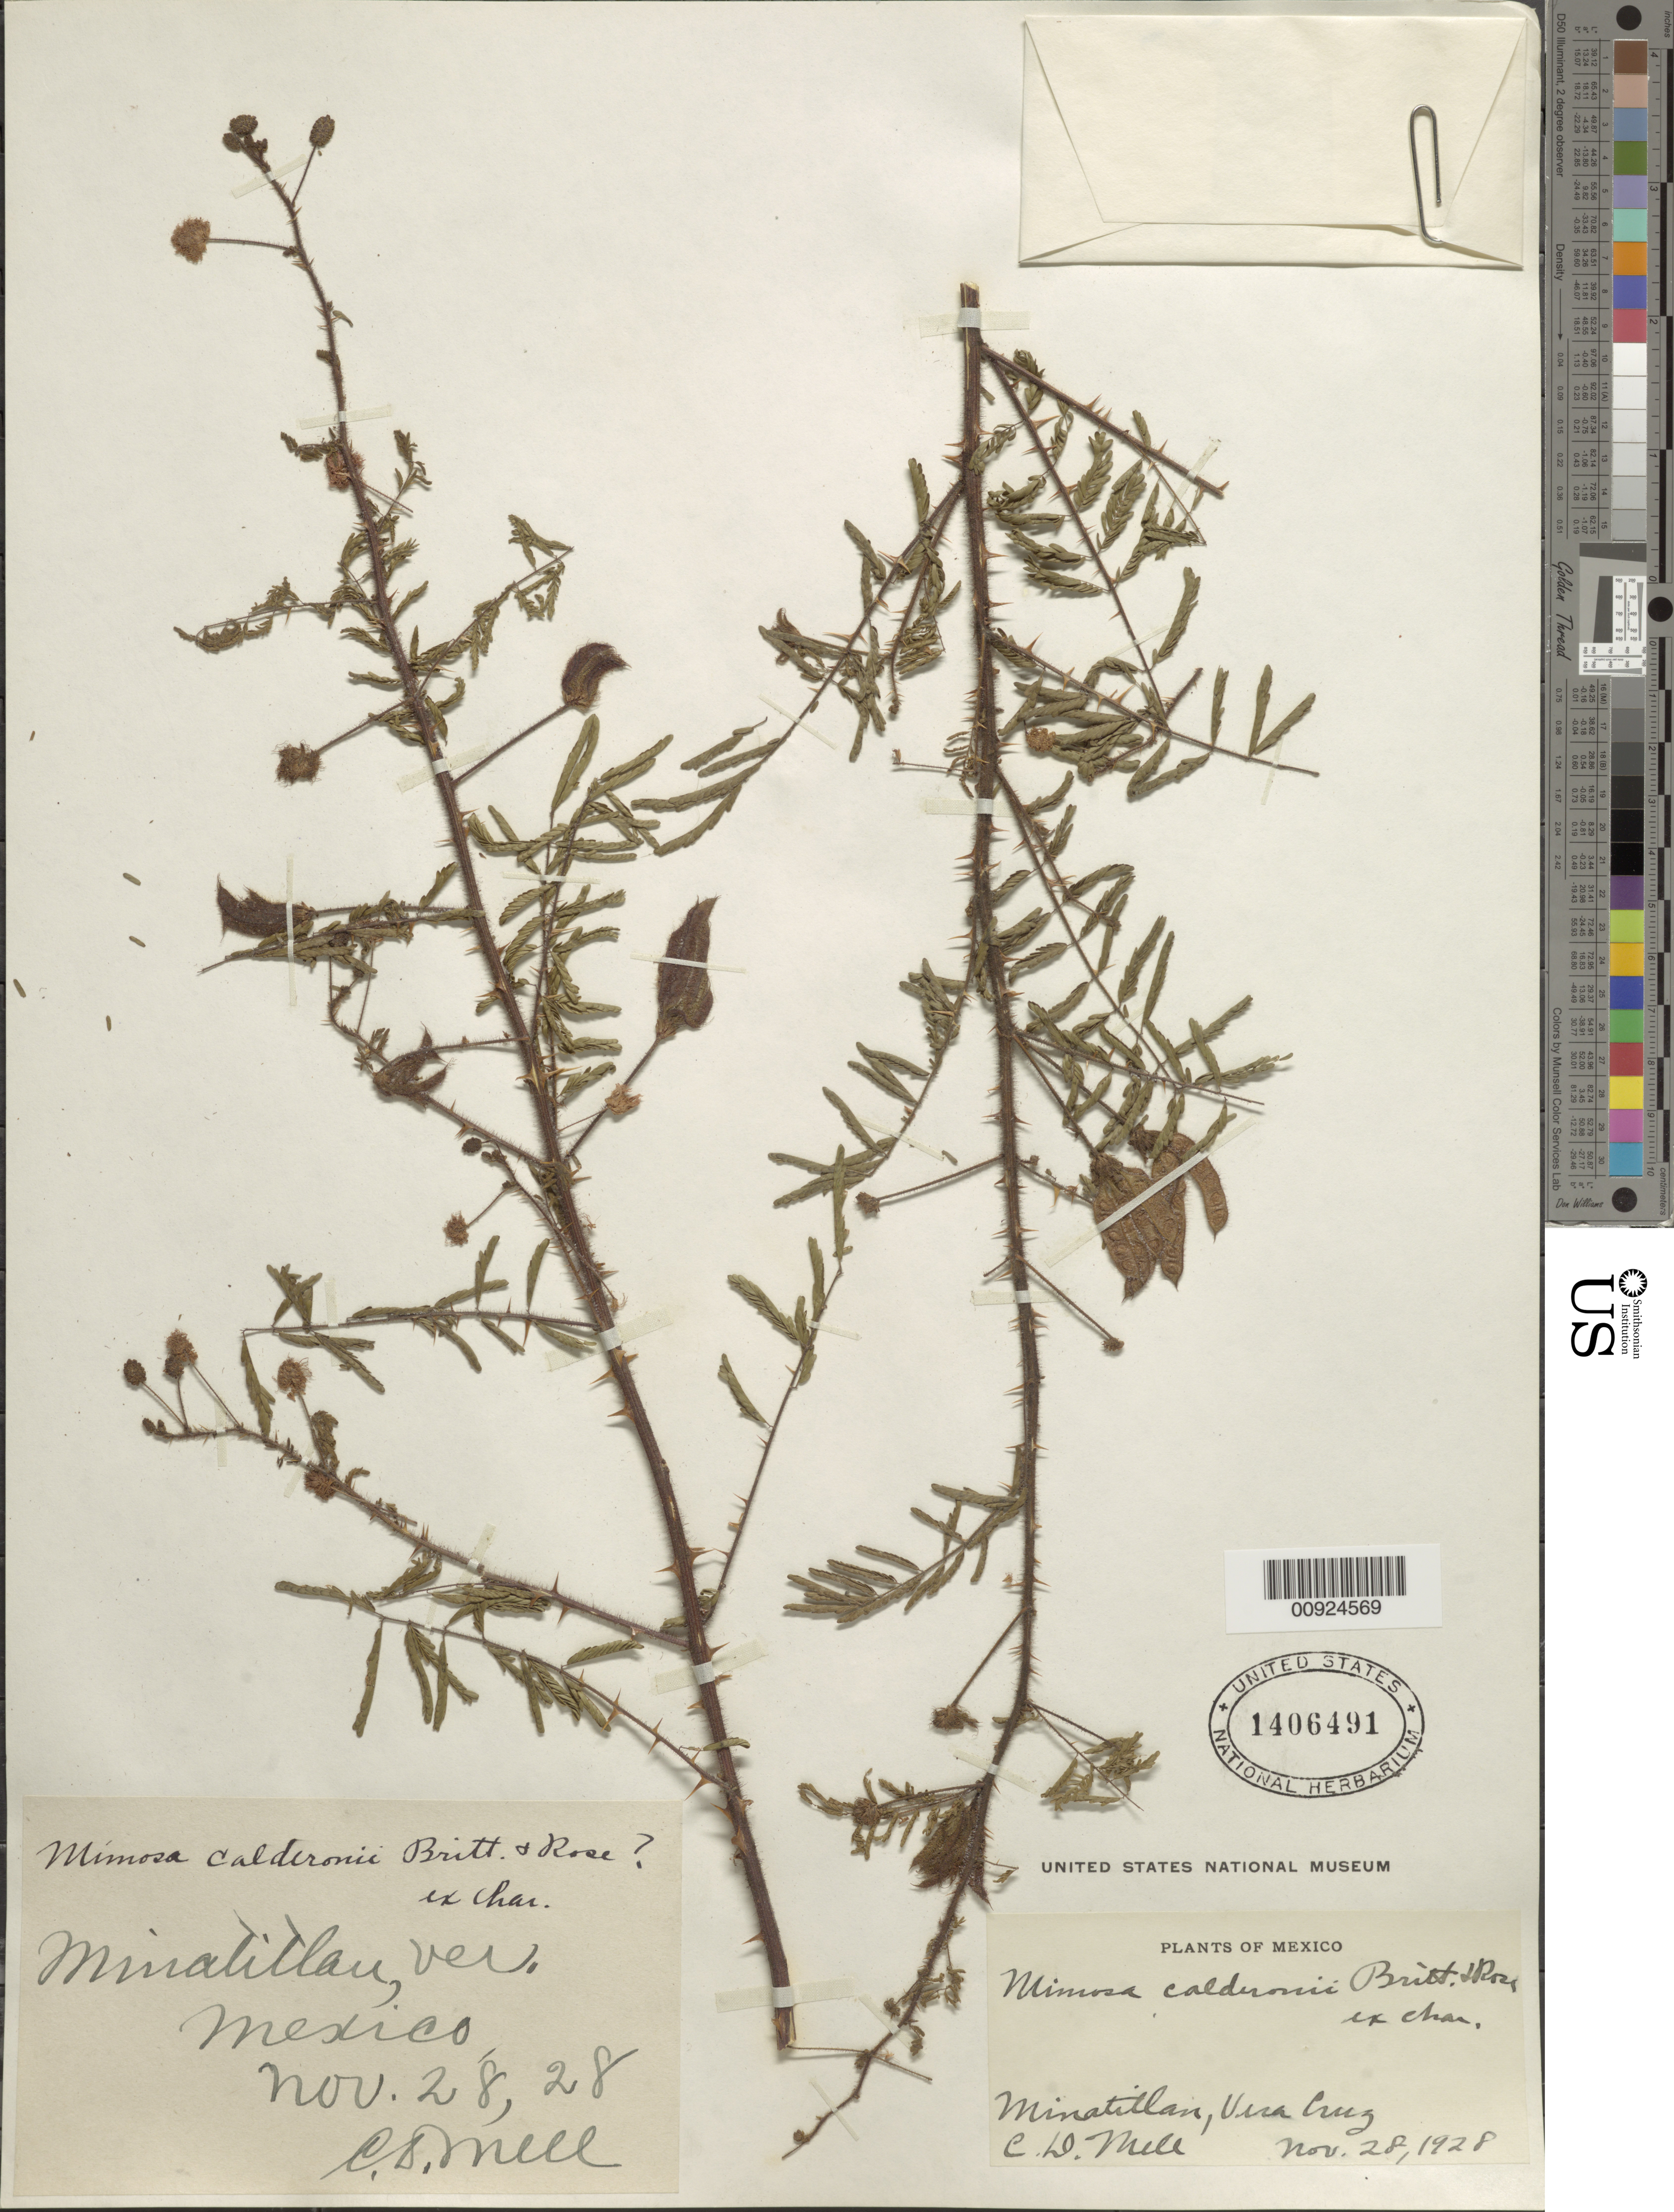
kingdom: Plantae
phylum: Tracheophyta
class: Magnoliopsida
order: Fabales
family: Fabaceae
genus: Mimosa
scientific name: Mimosa calderonii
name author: Britton & Rose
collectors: C. D. Mell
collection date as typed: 28 Nov 1928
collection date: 1928-11-28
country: Mexico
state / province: Veracruz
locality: Minatitlan, Veracruz.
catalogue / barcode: US 1406491